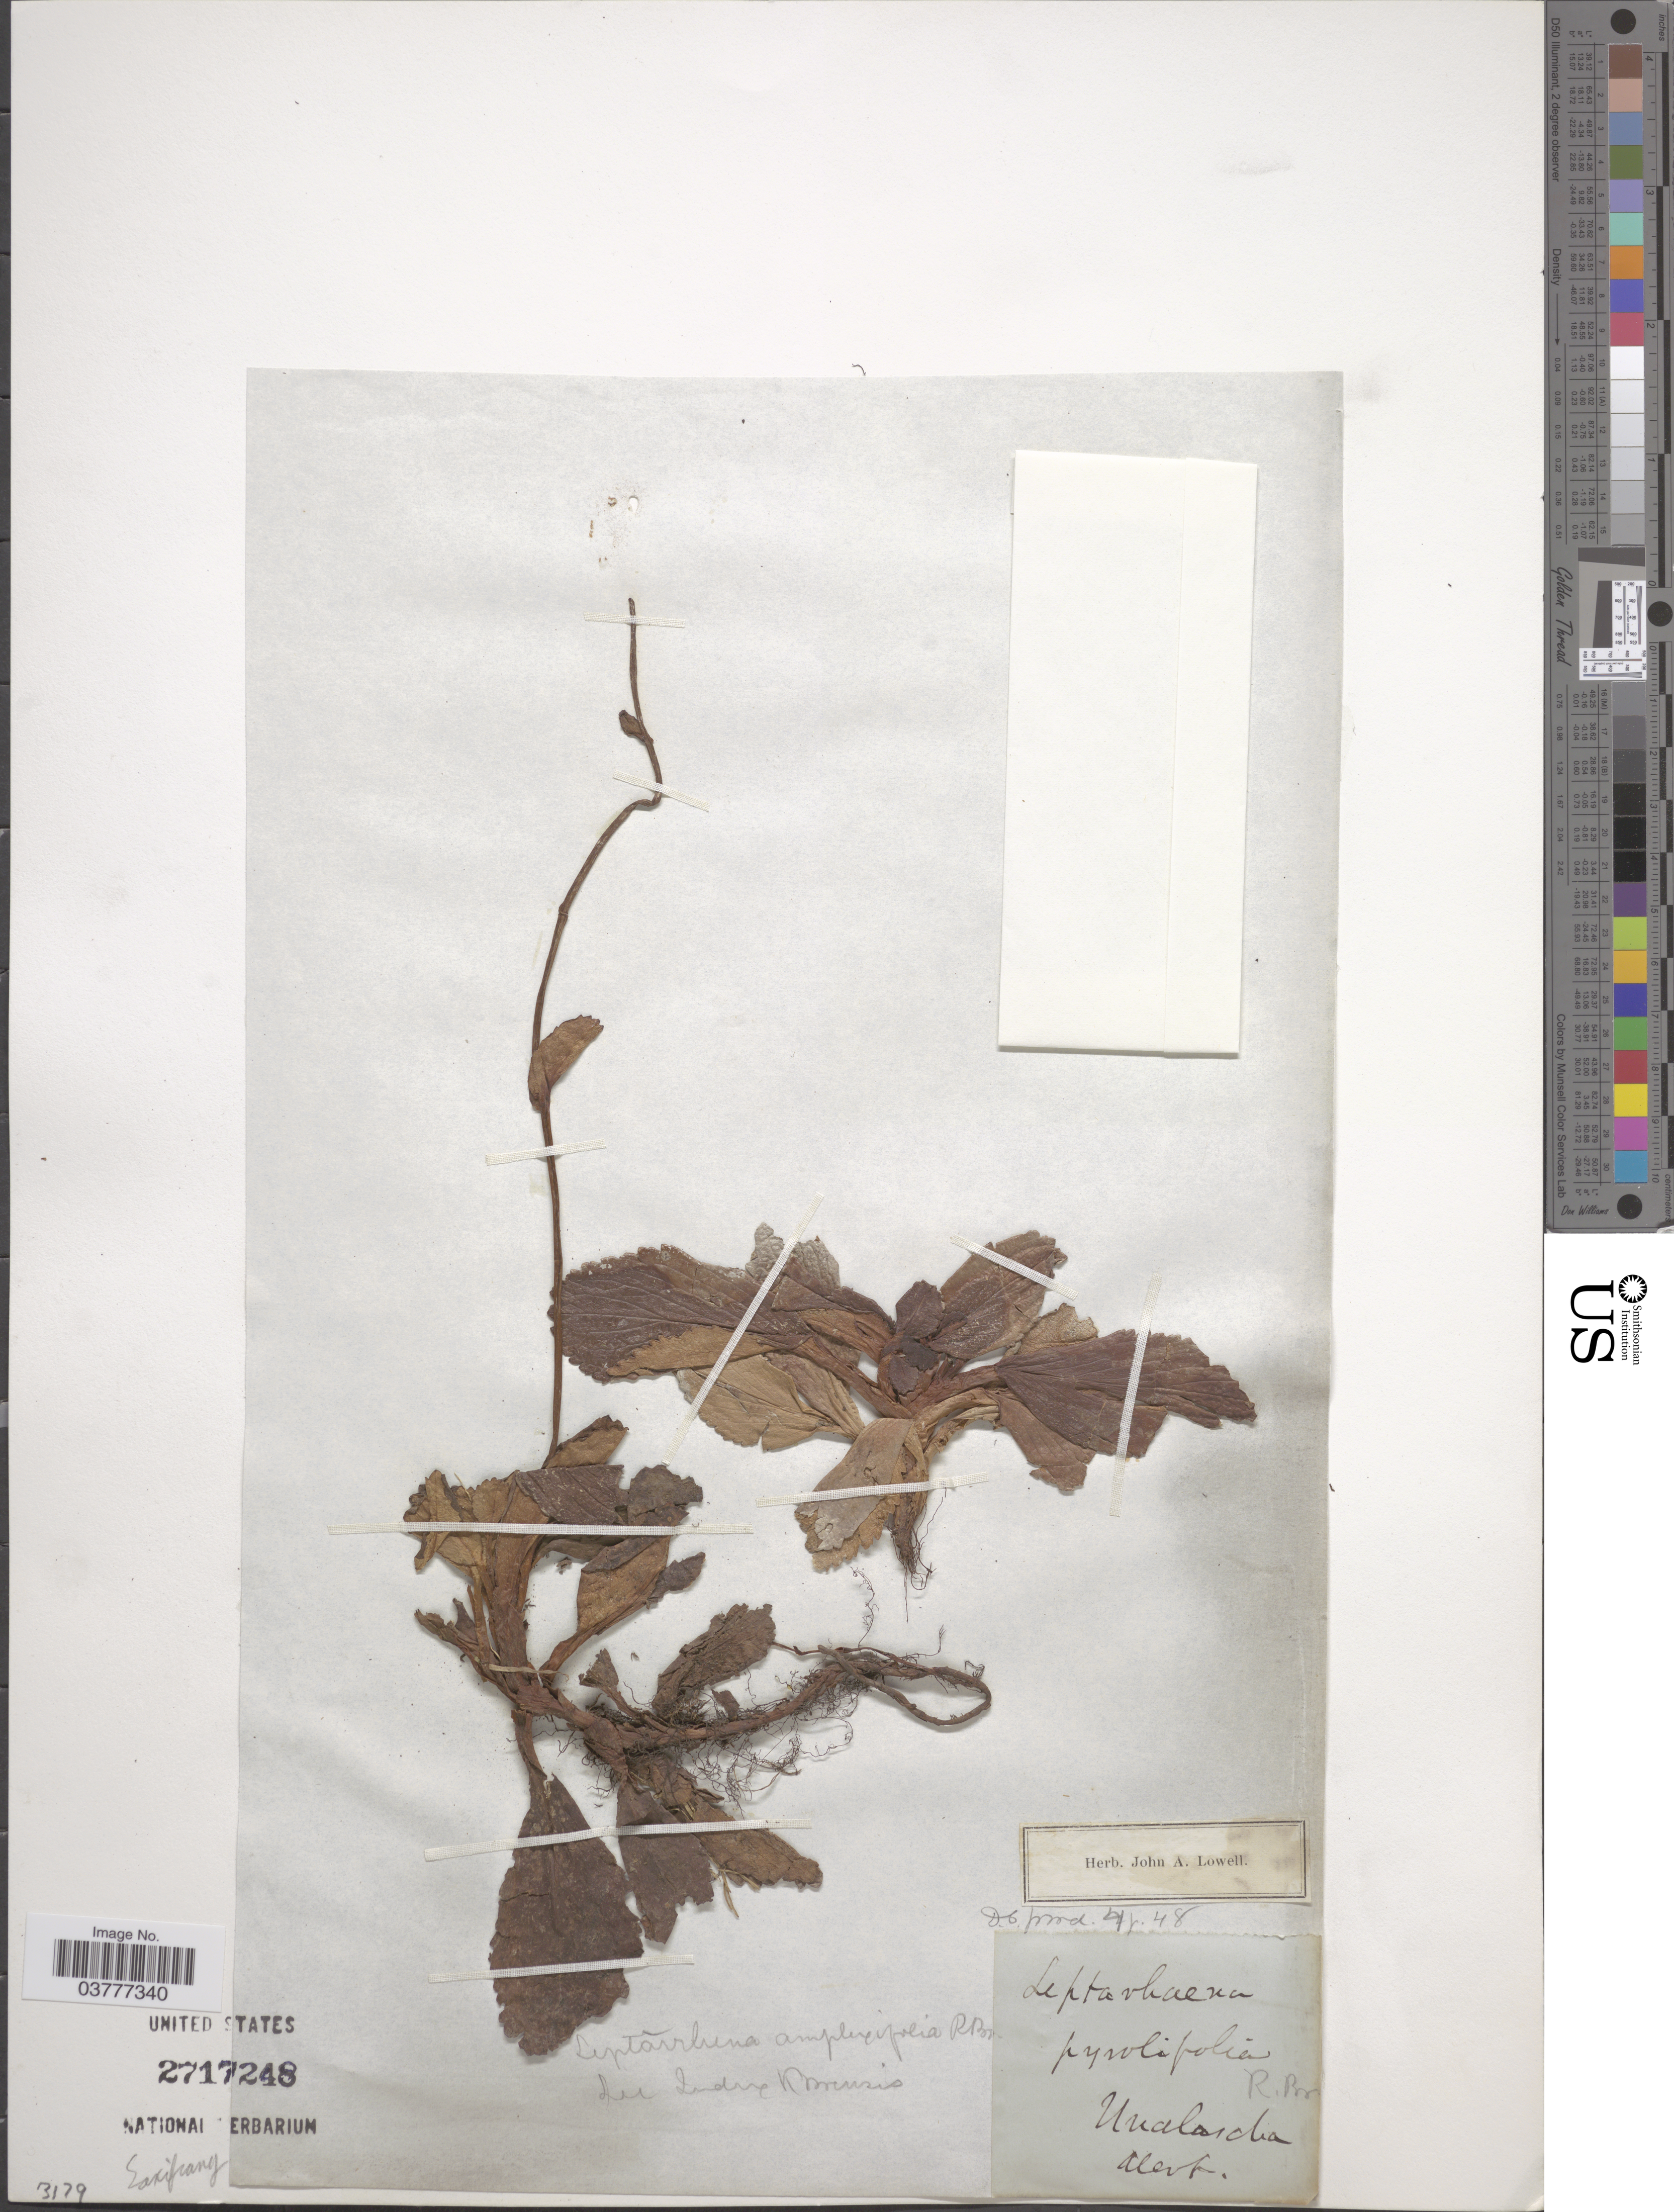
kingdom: Plantae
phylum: Tracheophyta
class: Magnoliopsida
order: Saxifragales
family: Saxifragaceae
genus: Leptarrhena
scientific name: Leptarrhena pyrolifolia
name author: (D. Don) Ser.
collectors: ex herb. John A. Lowell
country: United States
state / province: Alaska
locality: Unalaska.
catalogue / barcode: US 2717248